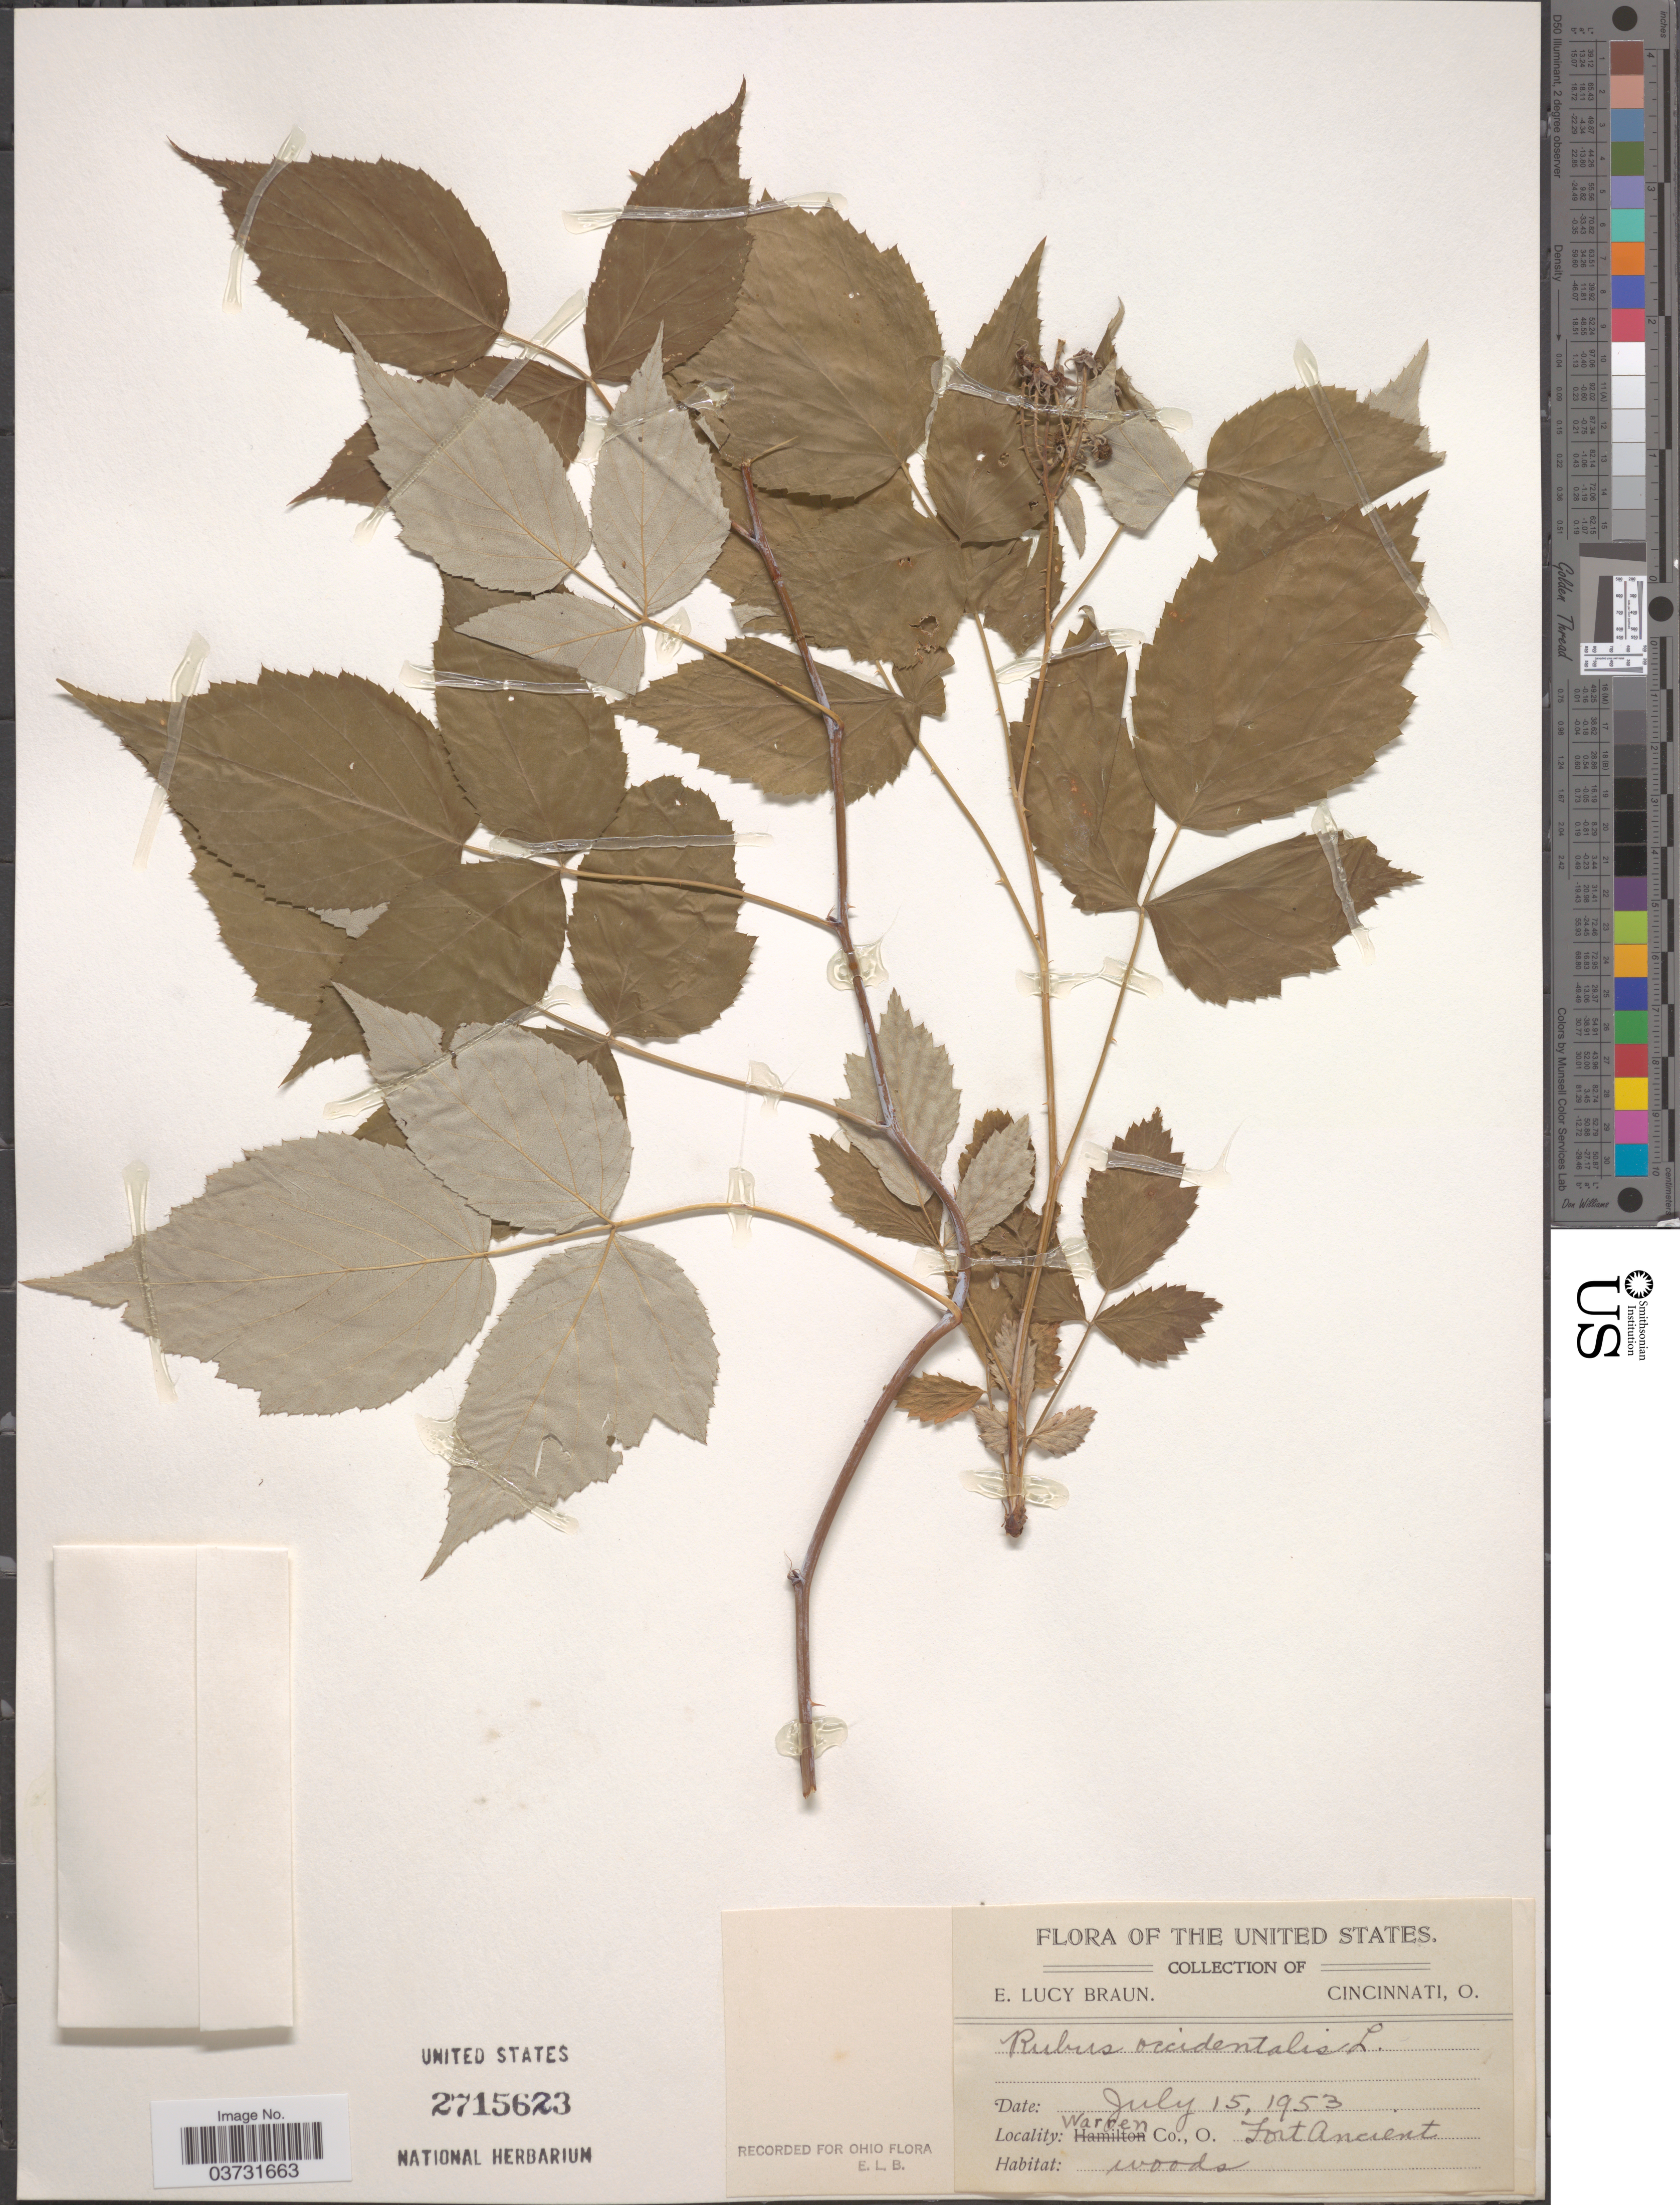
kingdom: Plantae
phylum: Tracheophyta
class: Magnoliopsida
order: Rosales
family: Rosaceae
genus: Rubus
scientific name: Rubus occidentalis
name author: L.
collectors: E. L. Braun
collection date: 1953-07-15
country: United States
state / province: Ohio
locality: Warren Co. Fort Ancient.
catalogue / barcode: US 2715623